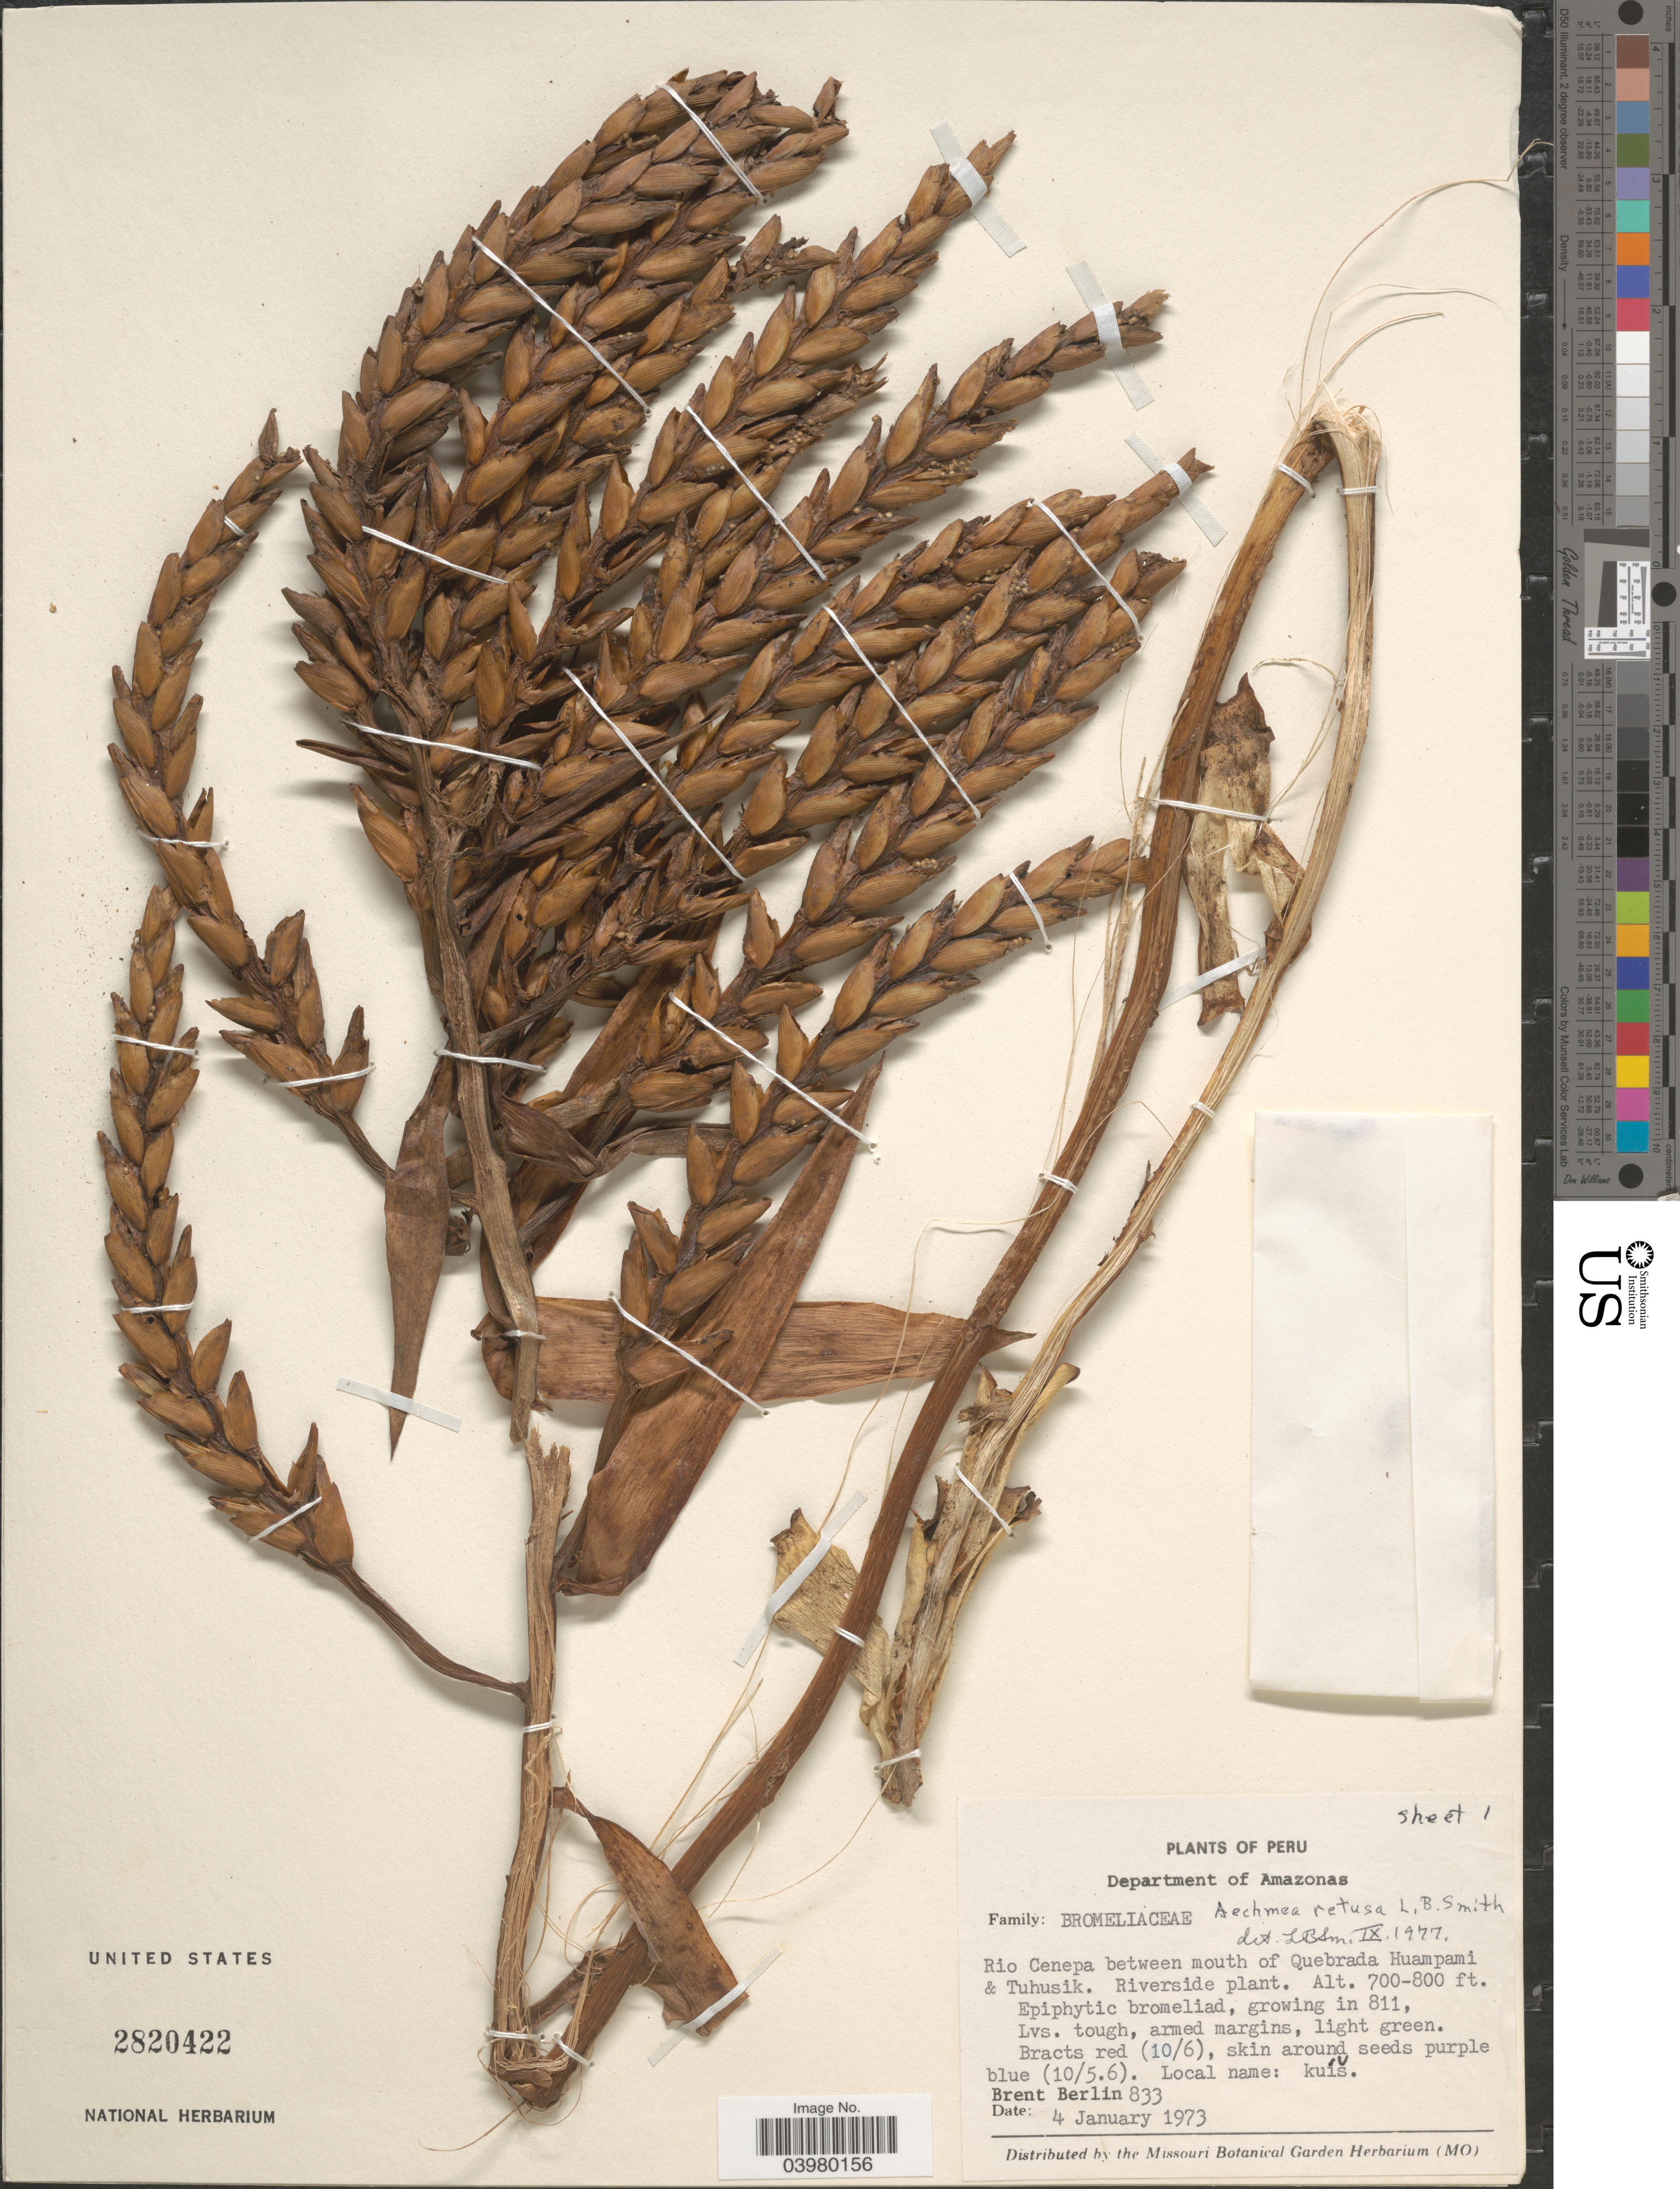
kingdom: Plantae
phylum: Tracheophyta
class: Liliopsida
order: Poales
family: Bromeliaceae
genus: Aechmea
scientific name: Aechmea retusa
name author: L.B. Sm.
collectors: B. Berlin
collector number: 833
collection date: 1973-01-04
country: Peru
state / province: Amazonas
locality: Department of Amazonas. Rio Cenepa between mouth of Quebrada Huampami & Tuhusik.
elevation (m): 213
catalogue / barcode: US 2820422